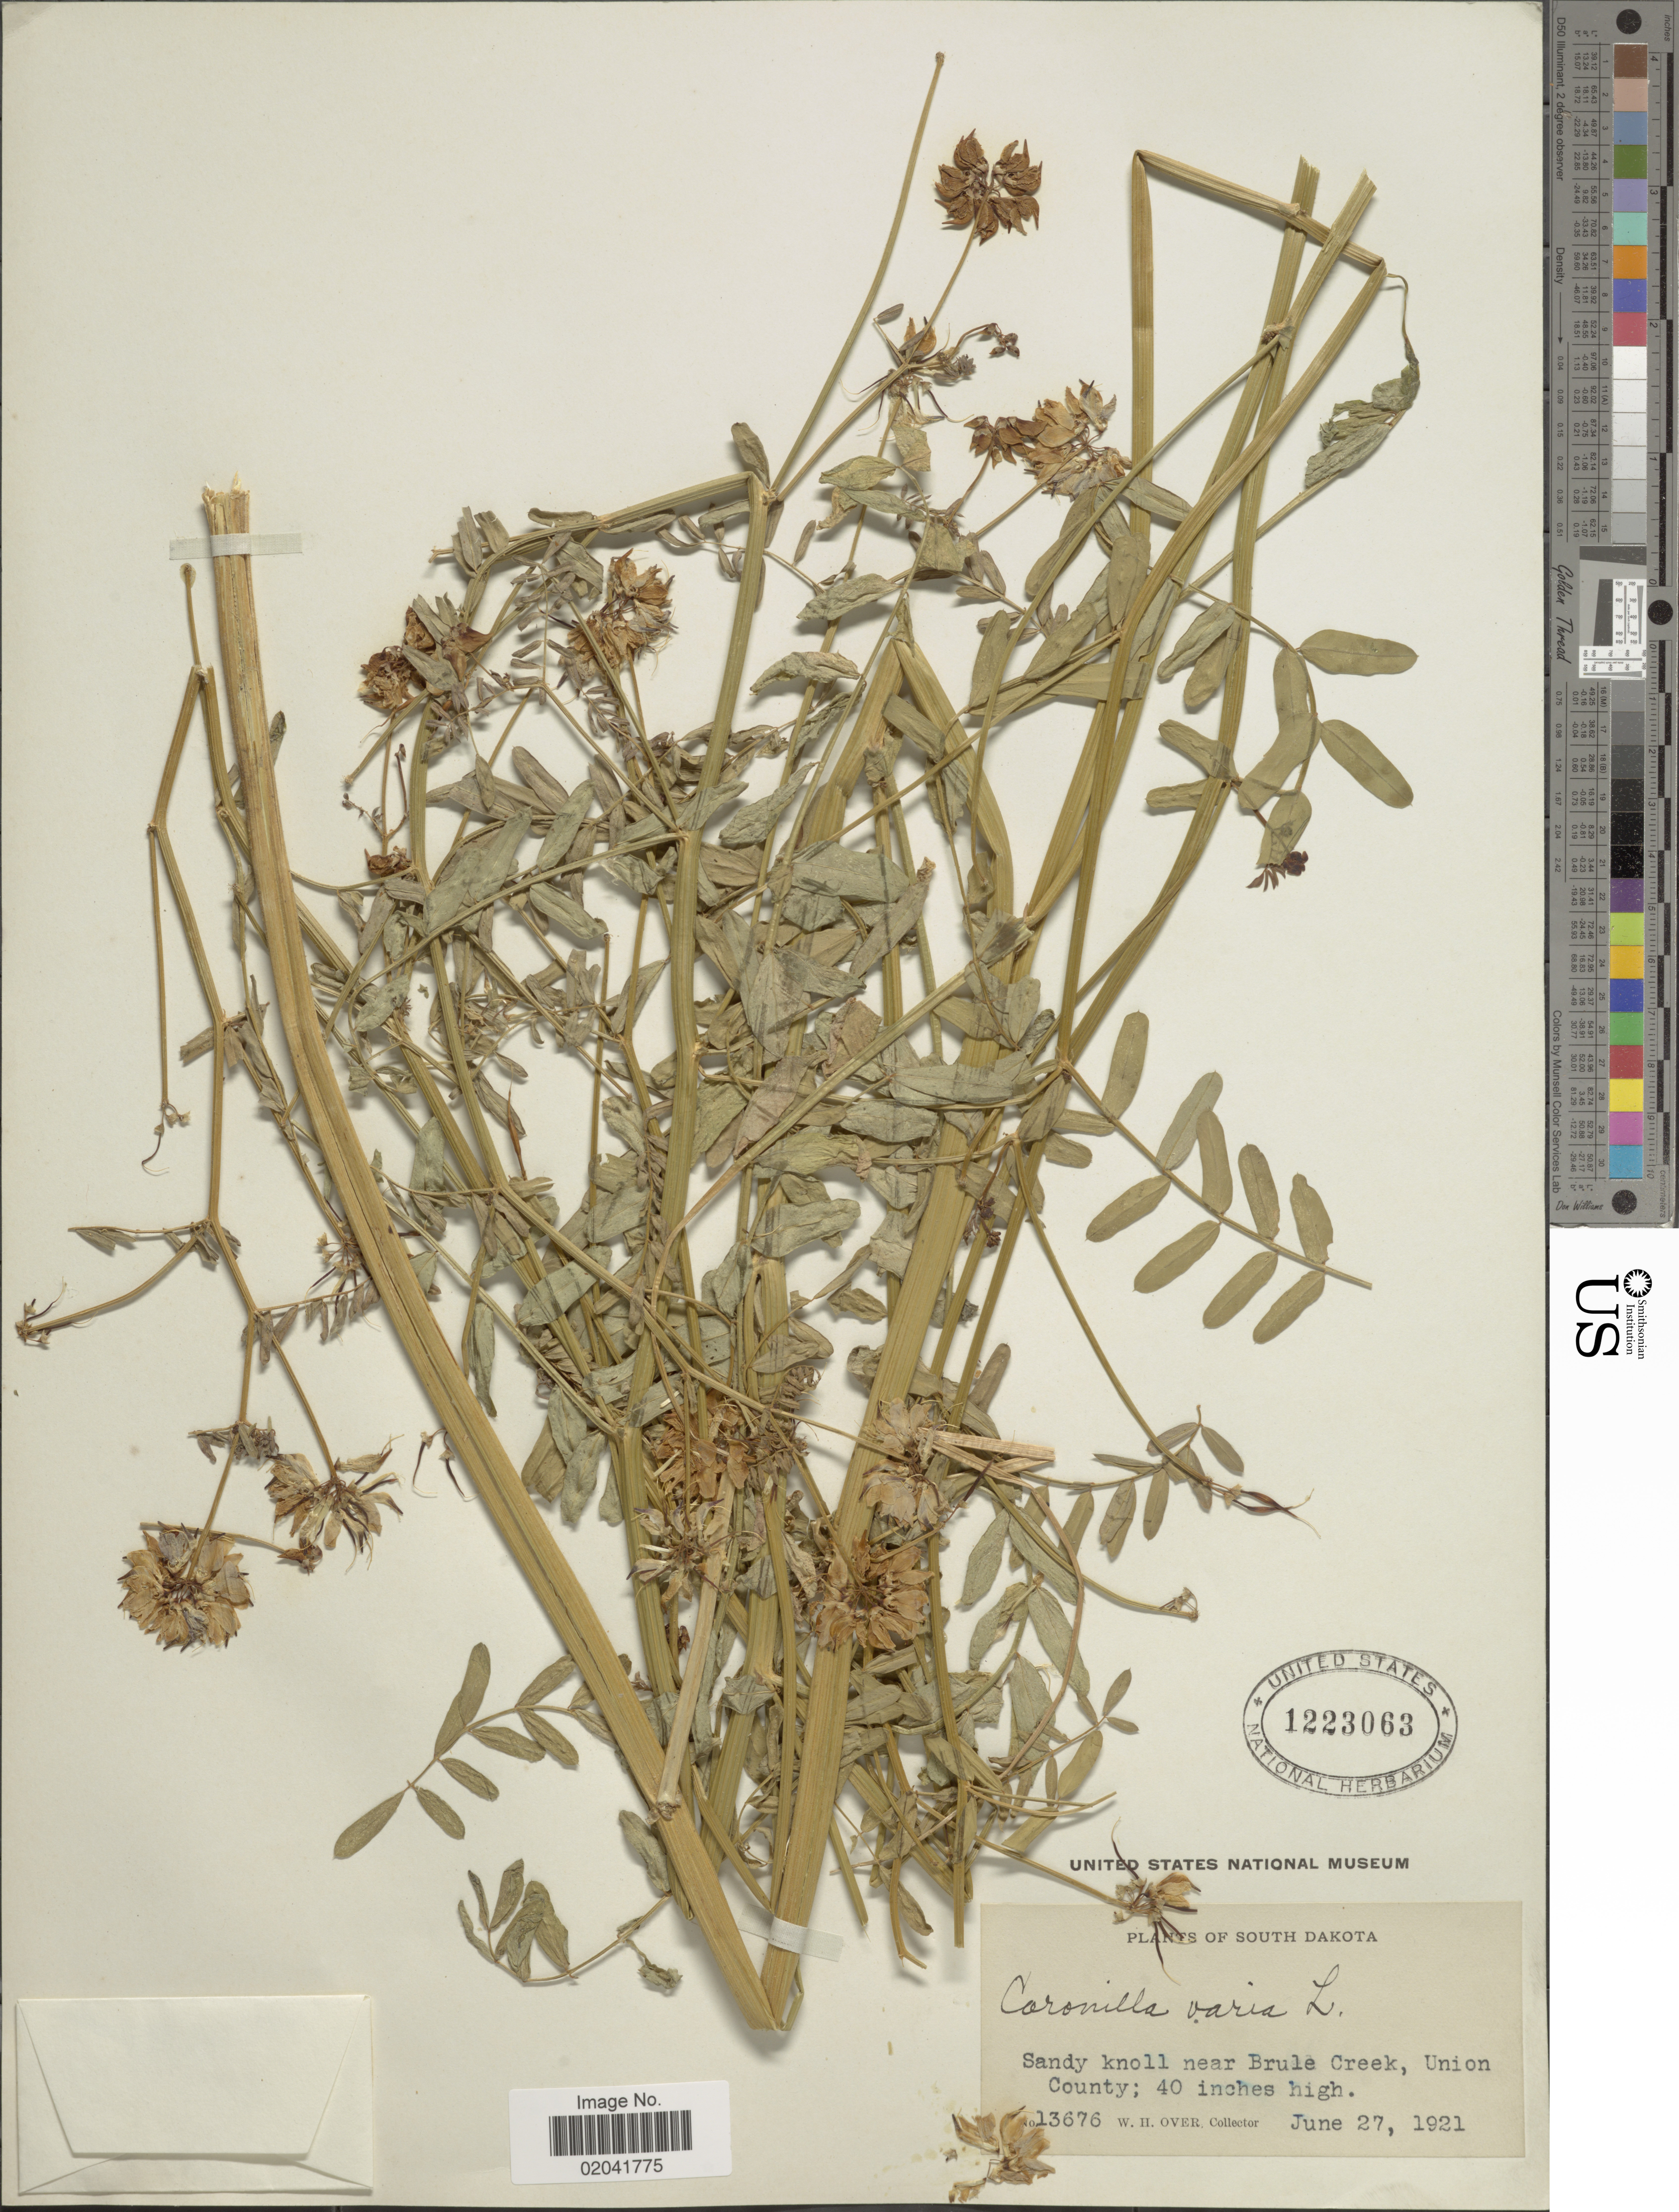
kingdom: Plantae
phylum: Tracheophyta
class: Magnoliopsida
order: Fabales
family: Fabaceae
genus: Coronilla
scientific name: Coronilla varia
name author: L.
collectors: W. Over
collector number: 13676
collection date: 1921-06-27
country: United States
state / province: South Dakota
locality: Sandy knoll near Brule Creek, Union County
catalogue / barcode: US 1223063